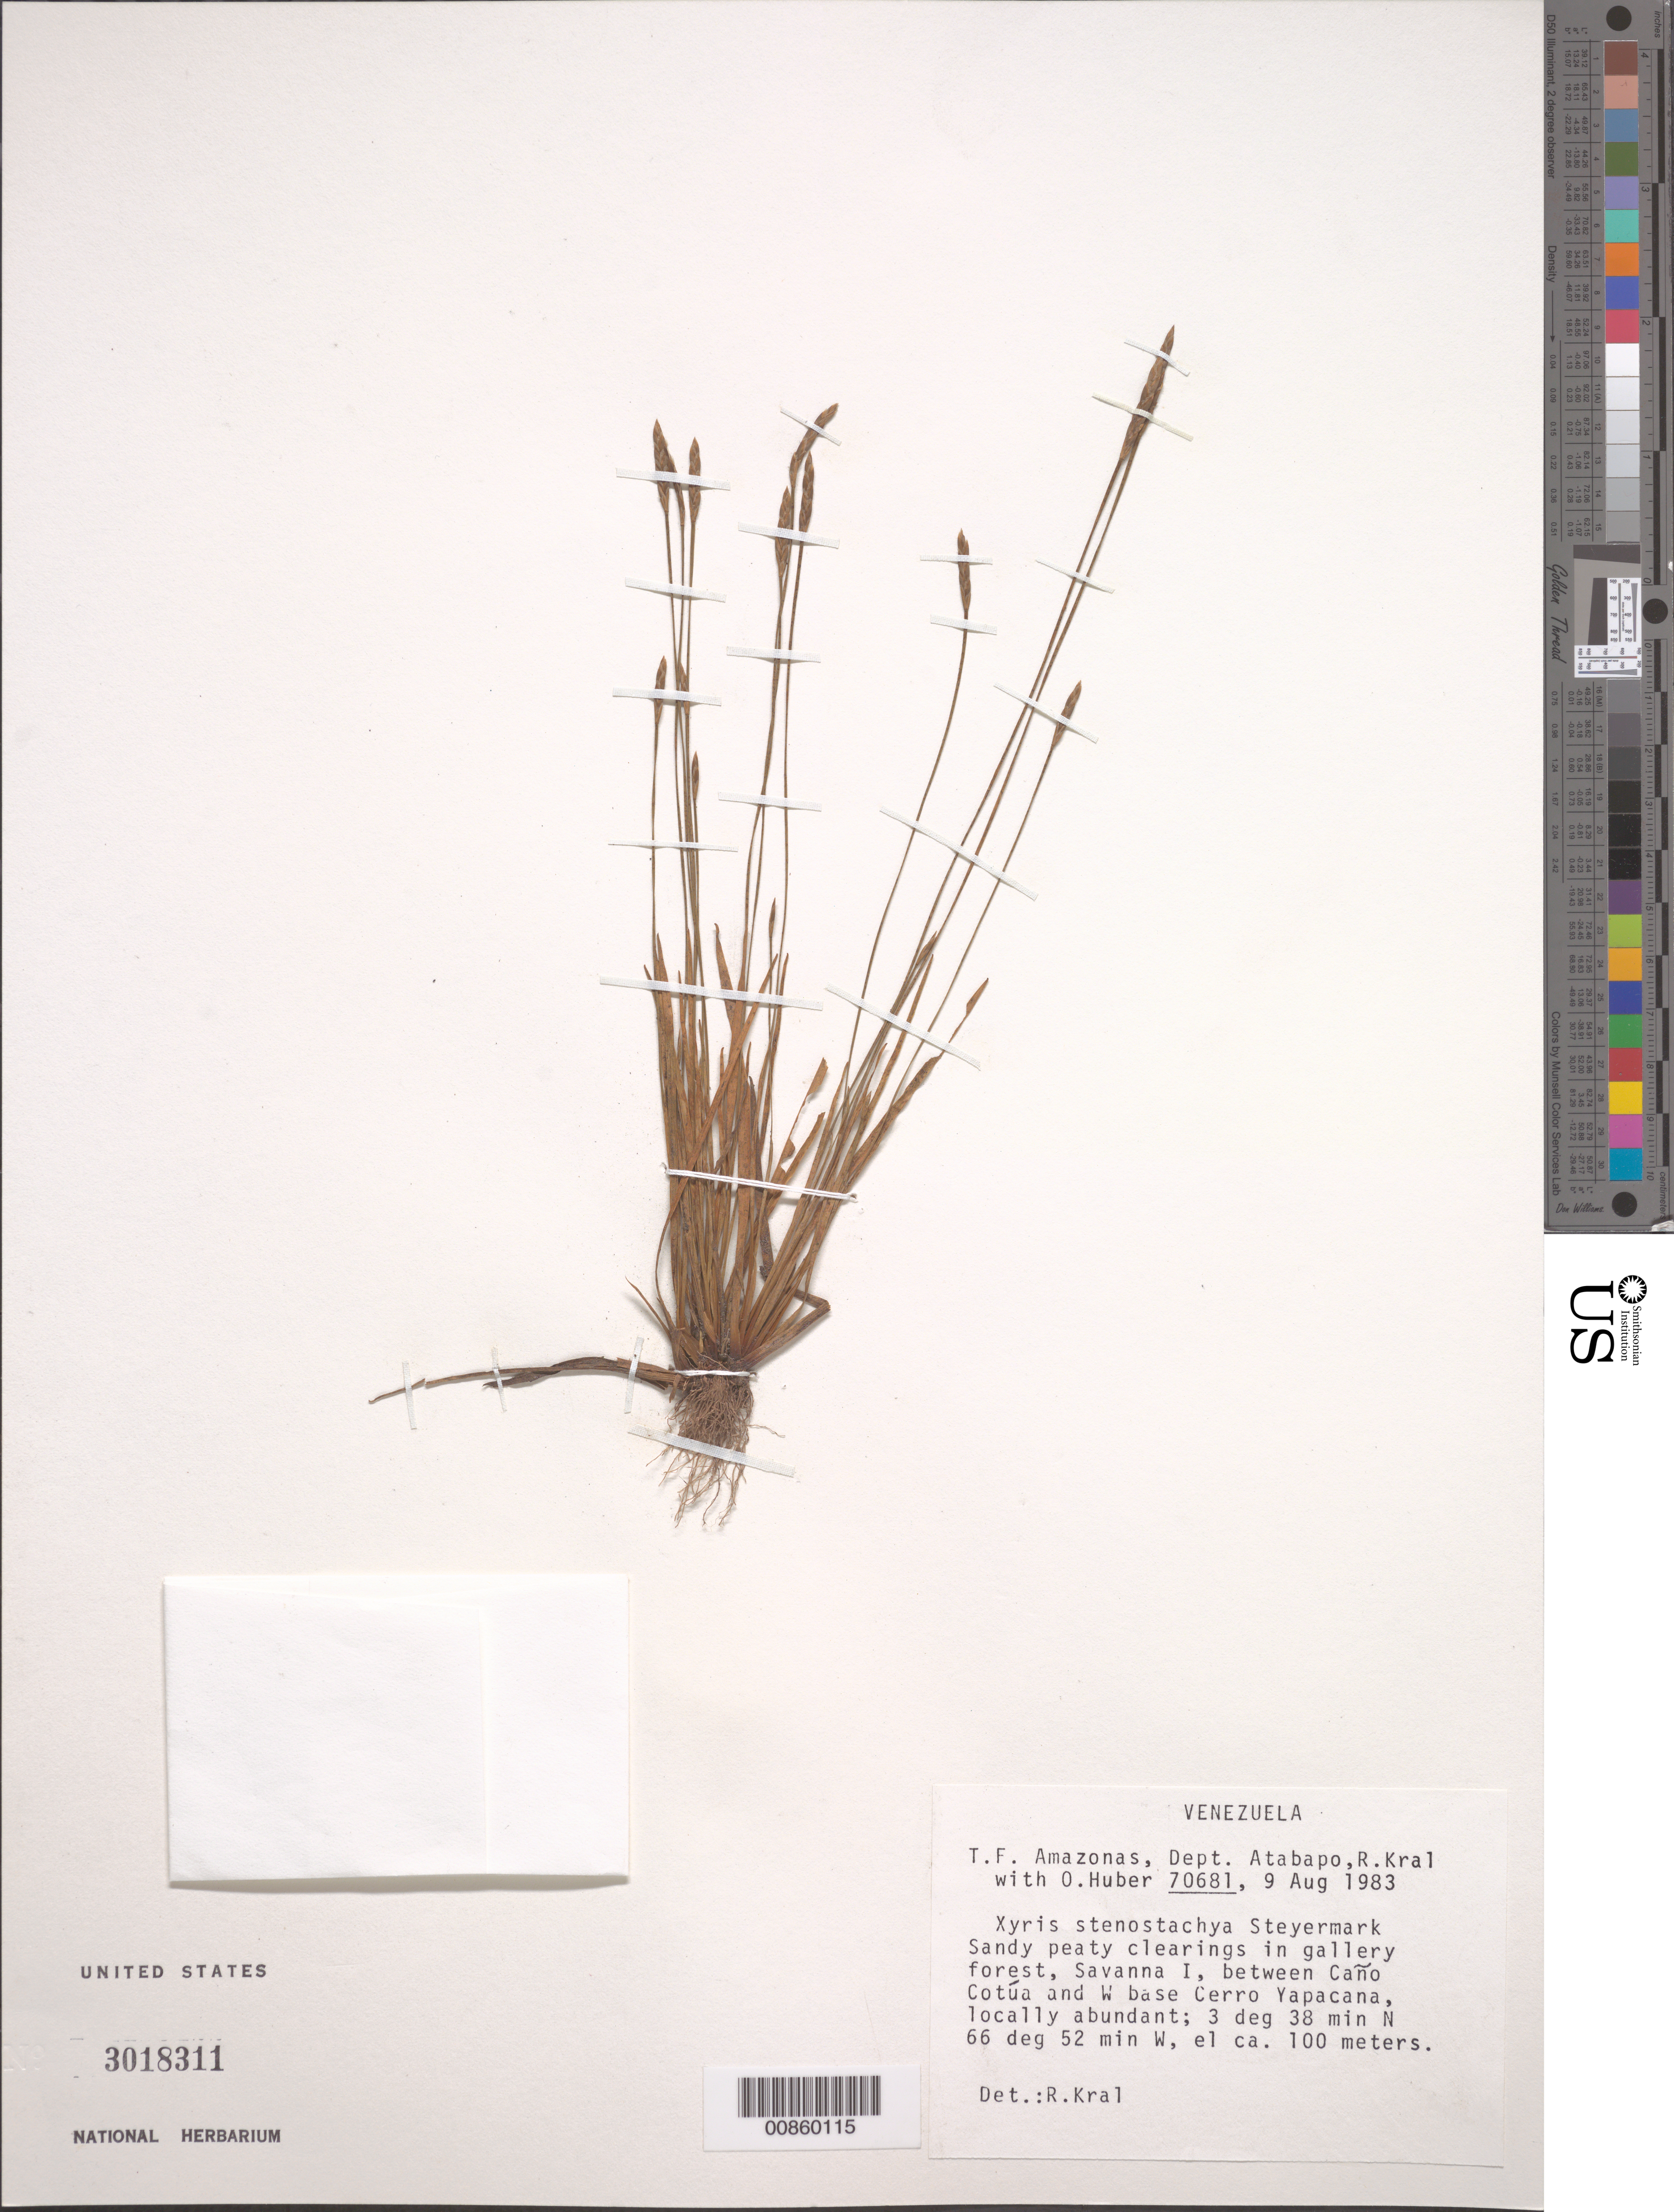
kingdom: Plantae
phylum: Tracheophyta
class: Liliopsida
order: Poales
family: Xyridaceae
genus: Xyris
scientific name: Xyris stenostachya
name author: Steyerm.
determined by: Kral, Robert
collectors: R. Kral & O. Huber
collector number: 70681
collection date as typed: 9-Aug-83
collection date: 1983-08-09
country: Venezuela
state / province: Amazonas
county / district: Atabapo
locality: Savanna I; between Caño Cotúa and W base of Cerro Yapacána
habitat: Sandy peaty clearings in gallery forest.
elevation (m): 100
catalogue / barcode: US 3018311